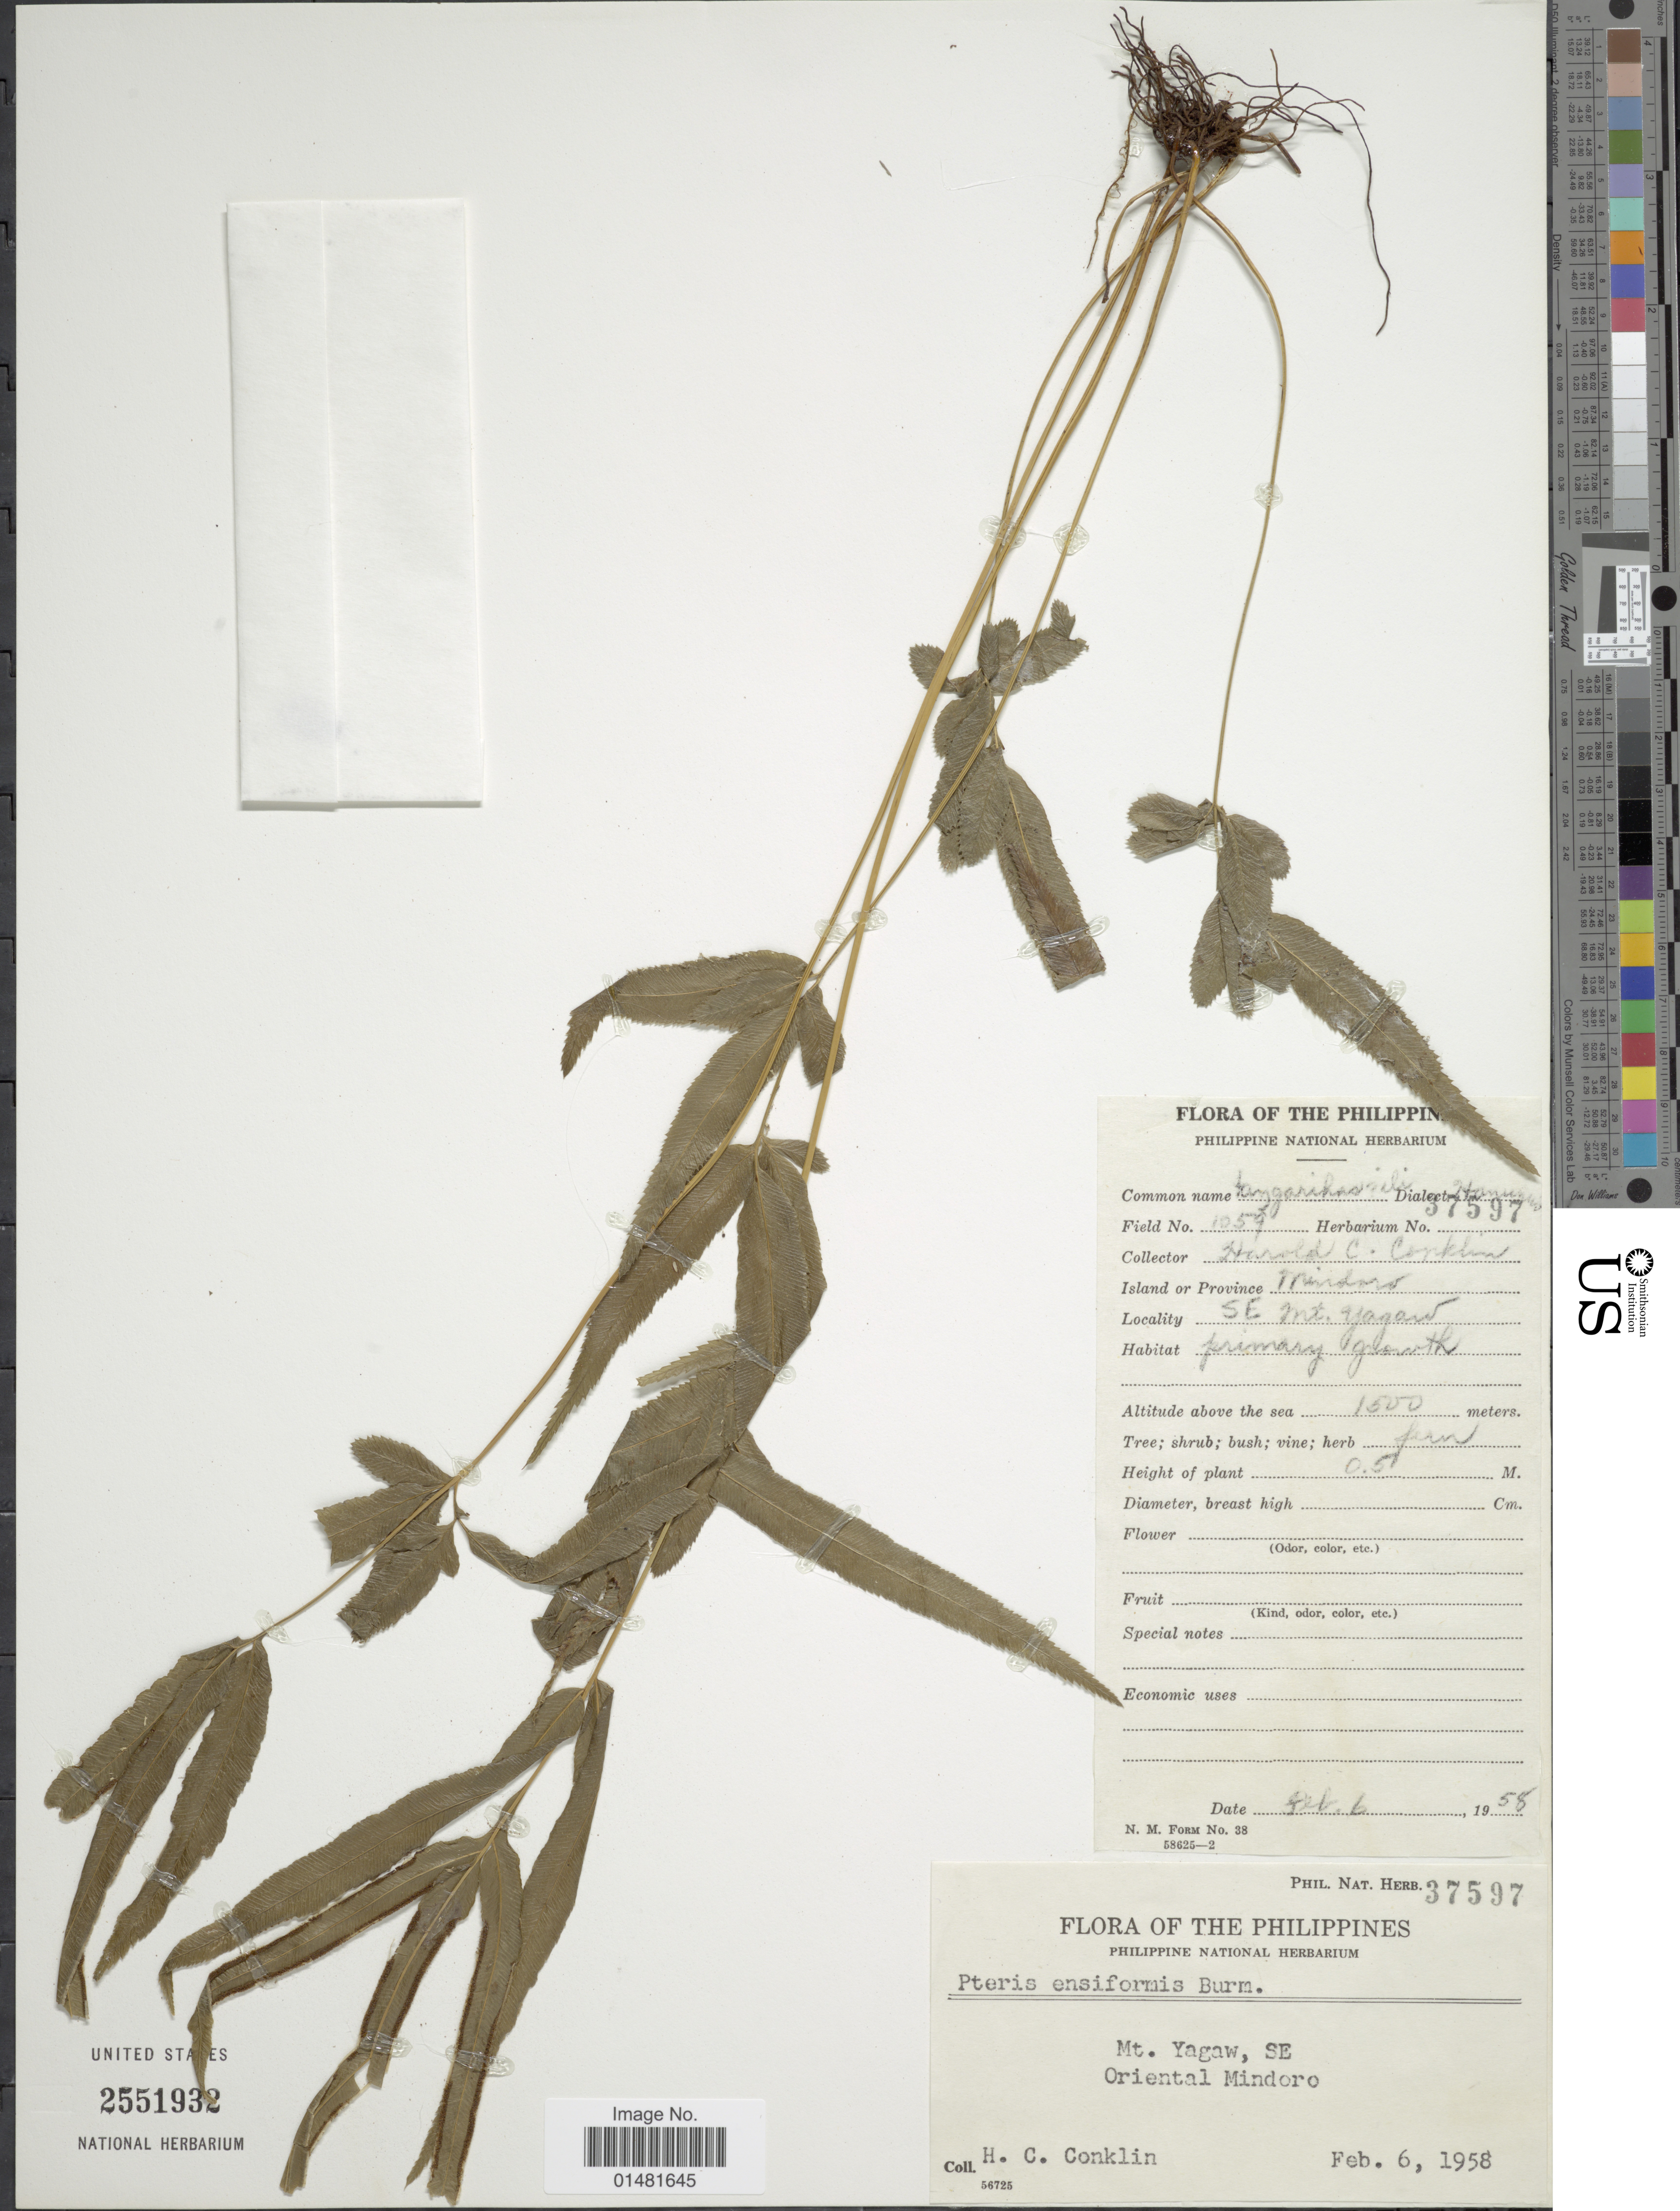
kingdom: Plantae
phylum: Tracheophyta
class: Polypodiopsida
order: Polypodiales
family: Pteridaceae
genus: Pteris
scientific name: Pteris ensiformis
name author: Burm. f.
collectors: H. Conklin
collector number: Phil. Nat. Herb. 37597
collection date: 1958-02-06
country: Philippines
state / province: Mimaropa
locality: Mt. Yagaw, SE, Oriental Mindoro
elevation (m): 1500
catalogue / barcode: US 2551932